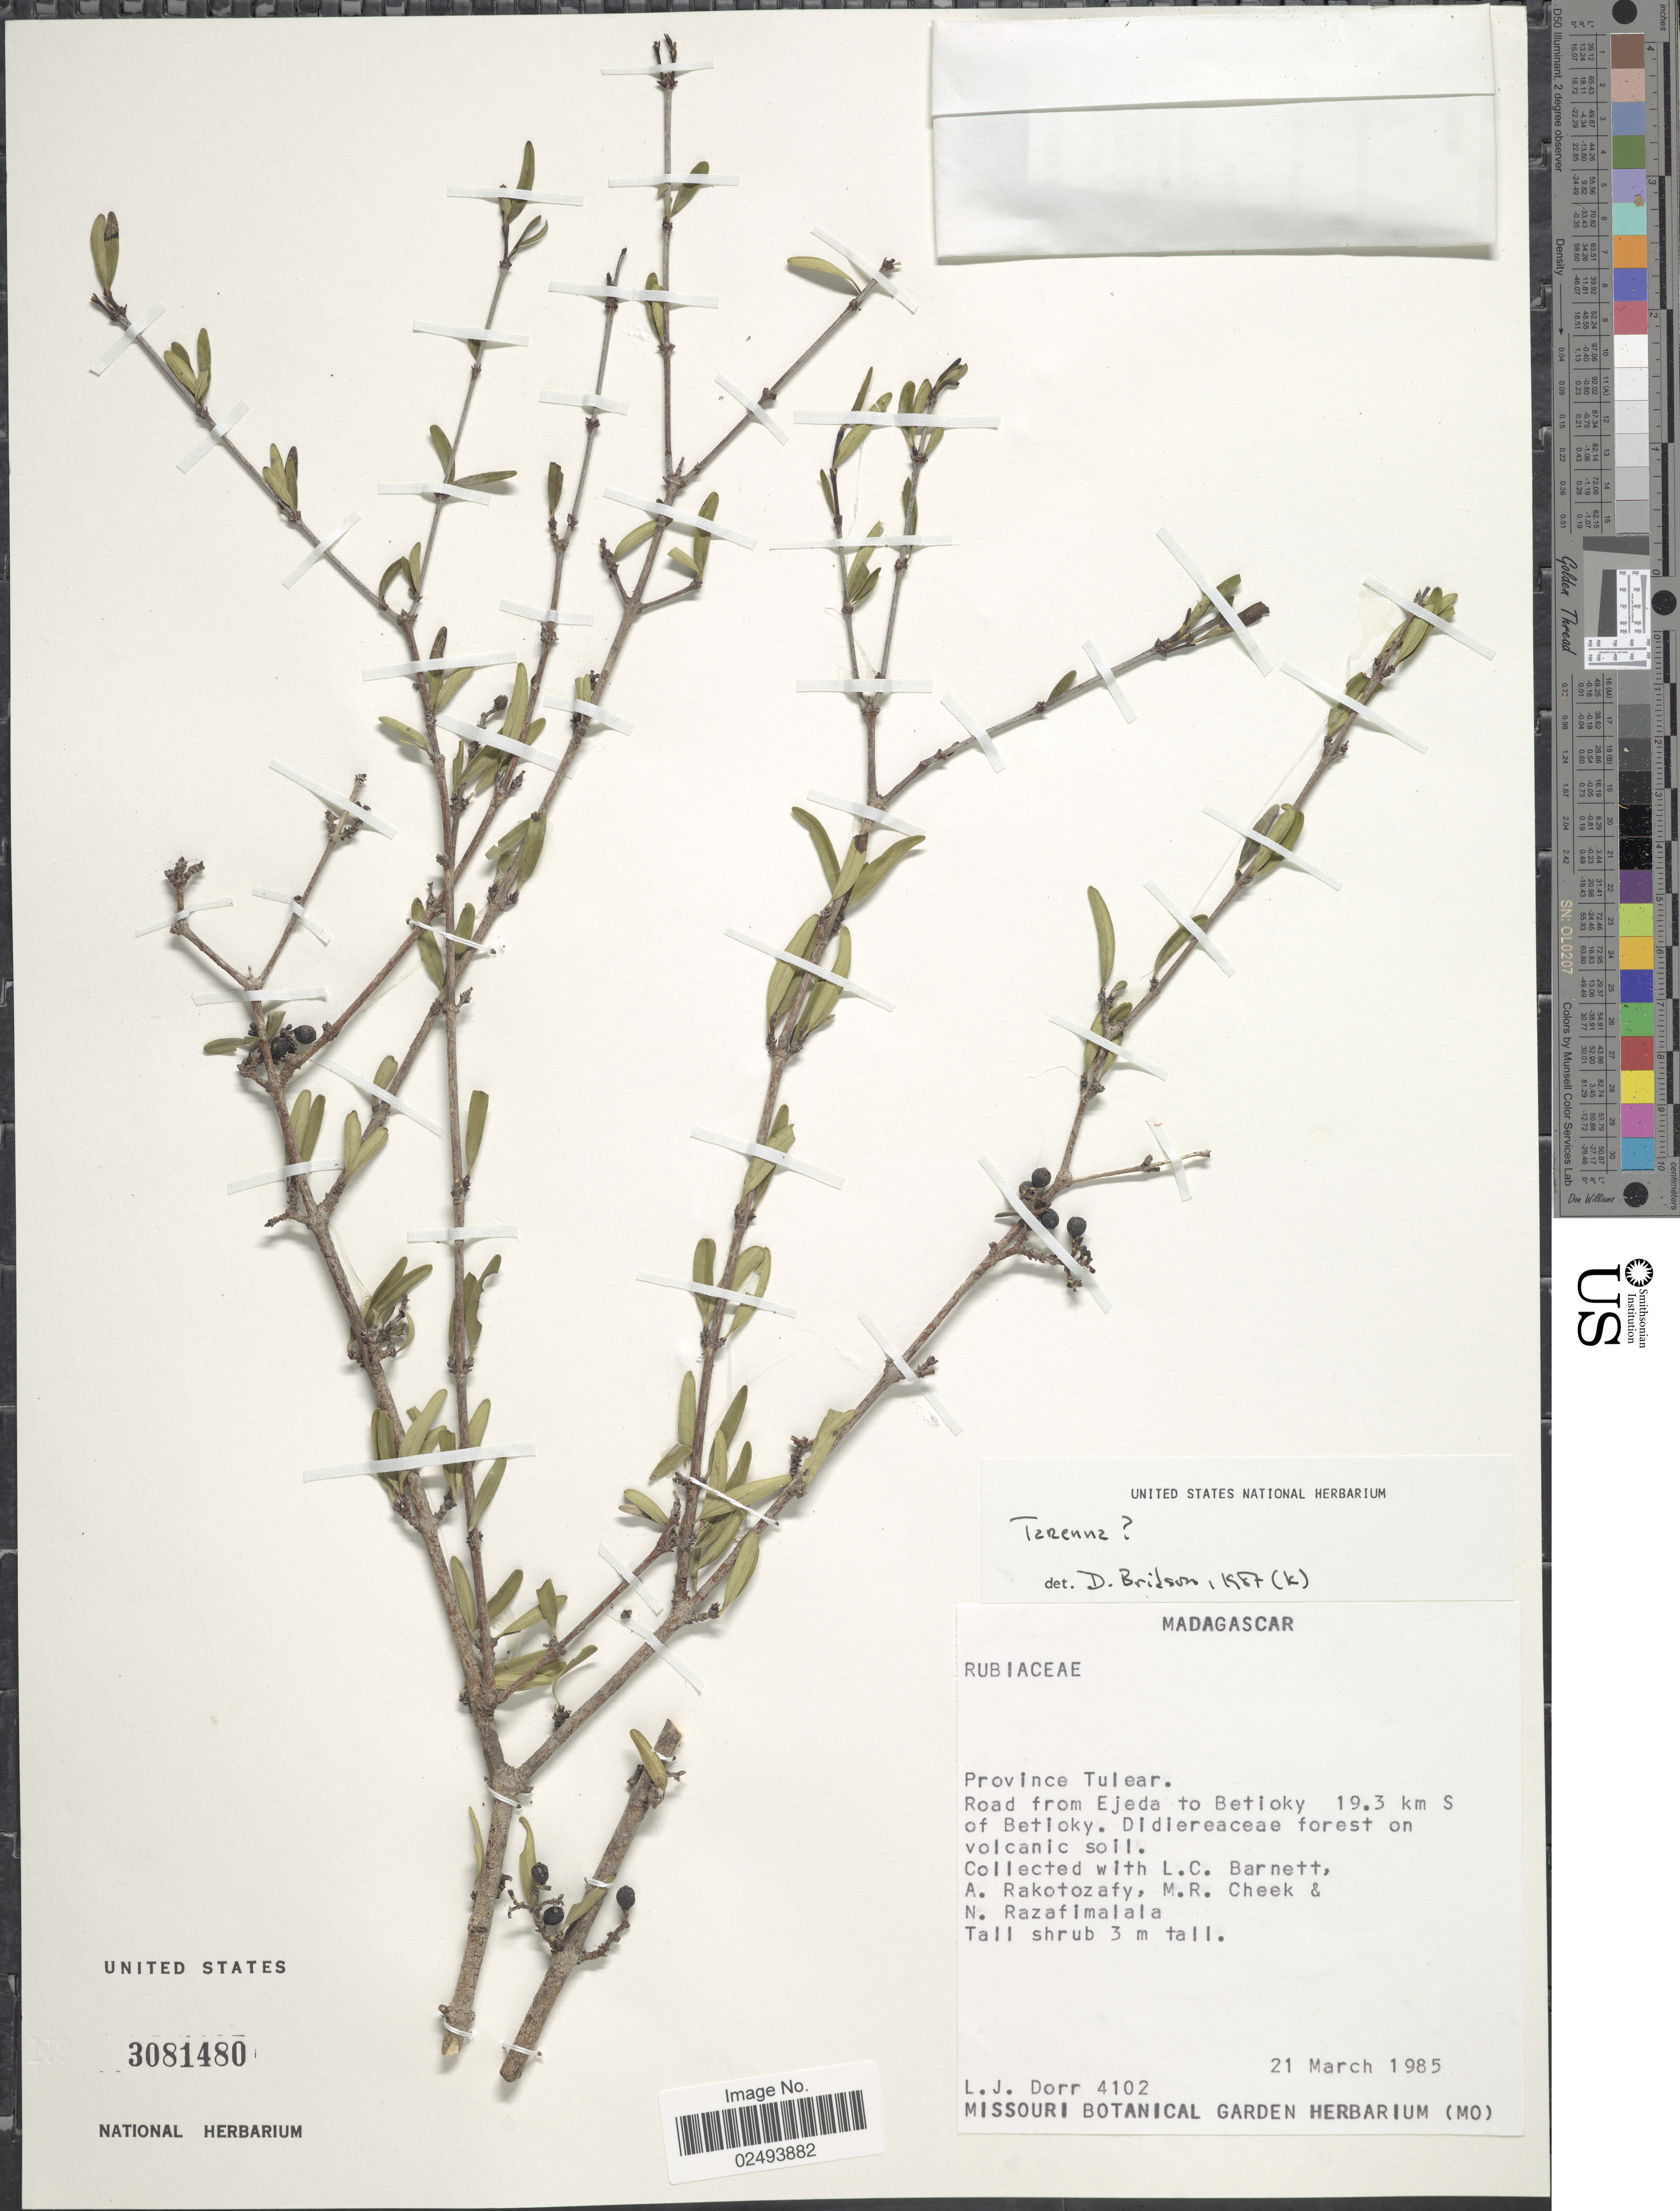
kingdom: Plantae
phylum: Tracheophyta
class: Magnoliopsida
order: Gentianales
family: Rubiaceae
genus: Tarenna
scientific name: Tarenna sp.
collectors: L. C. Barnett, A. Rakotozafy, N. Razafimalala & L. J. Dorr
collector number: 4102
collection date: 1985-03-21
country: Madagascar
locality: Province of Tulear. Road from Ejeda to Betioky 19.3 km S of Betioky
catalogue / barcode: US 3081480